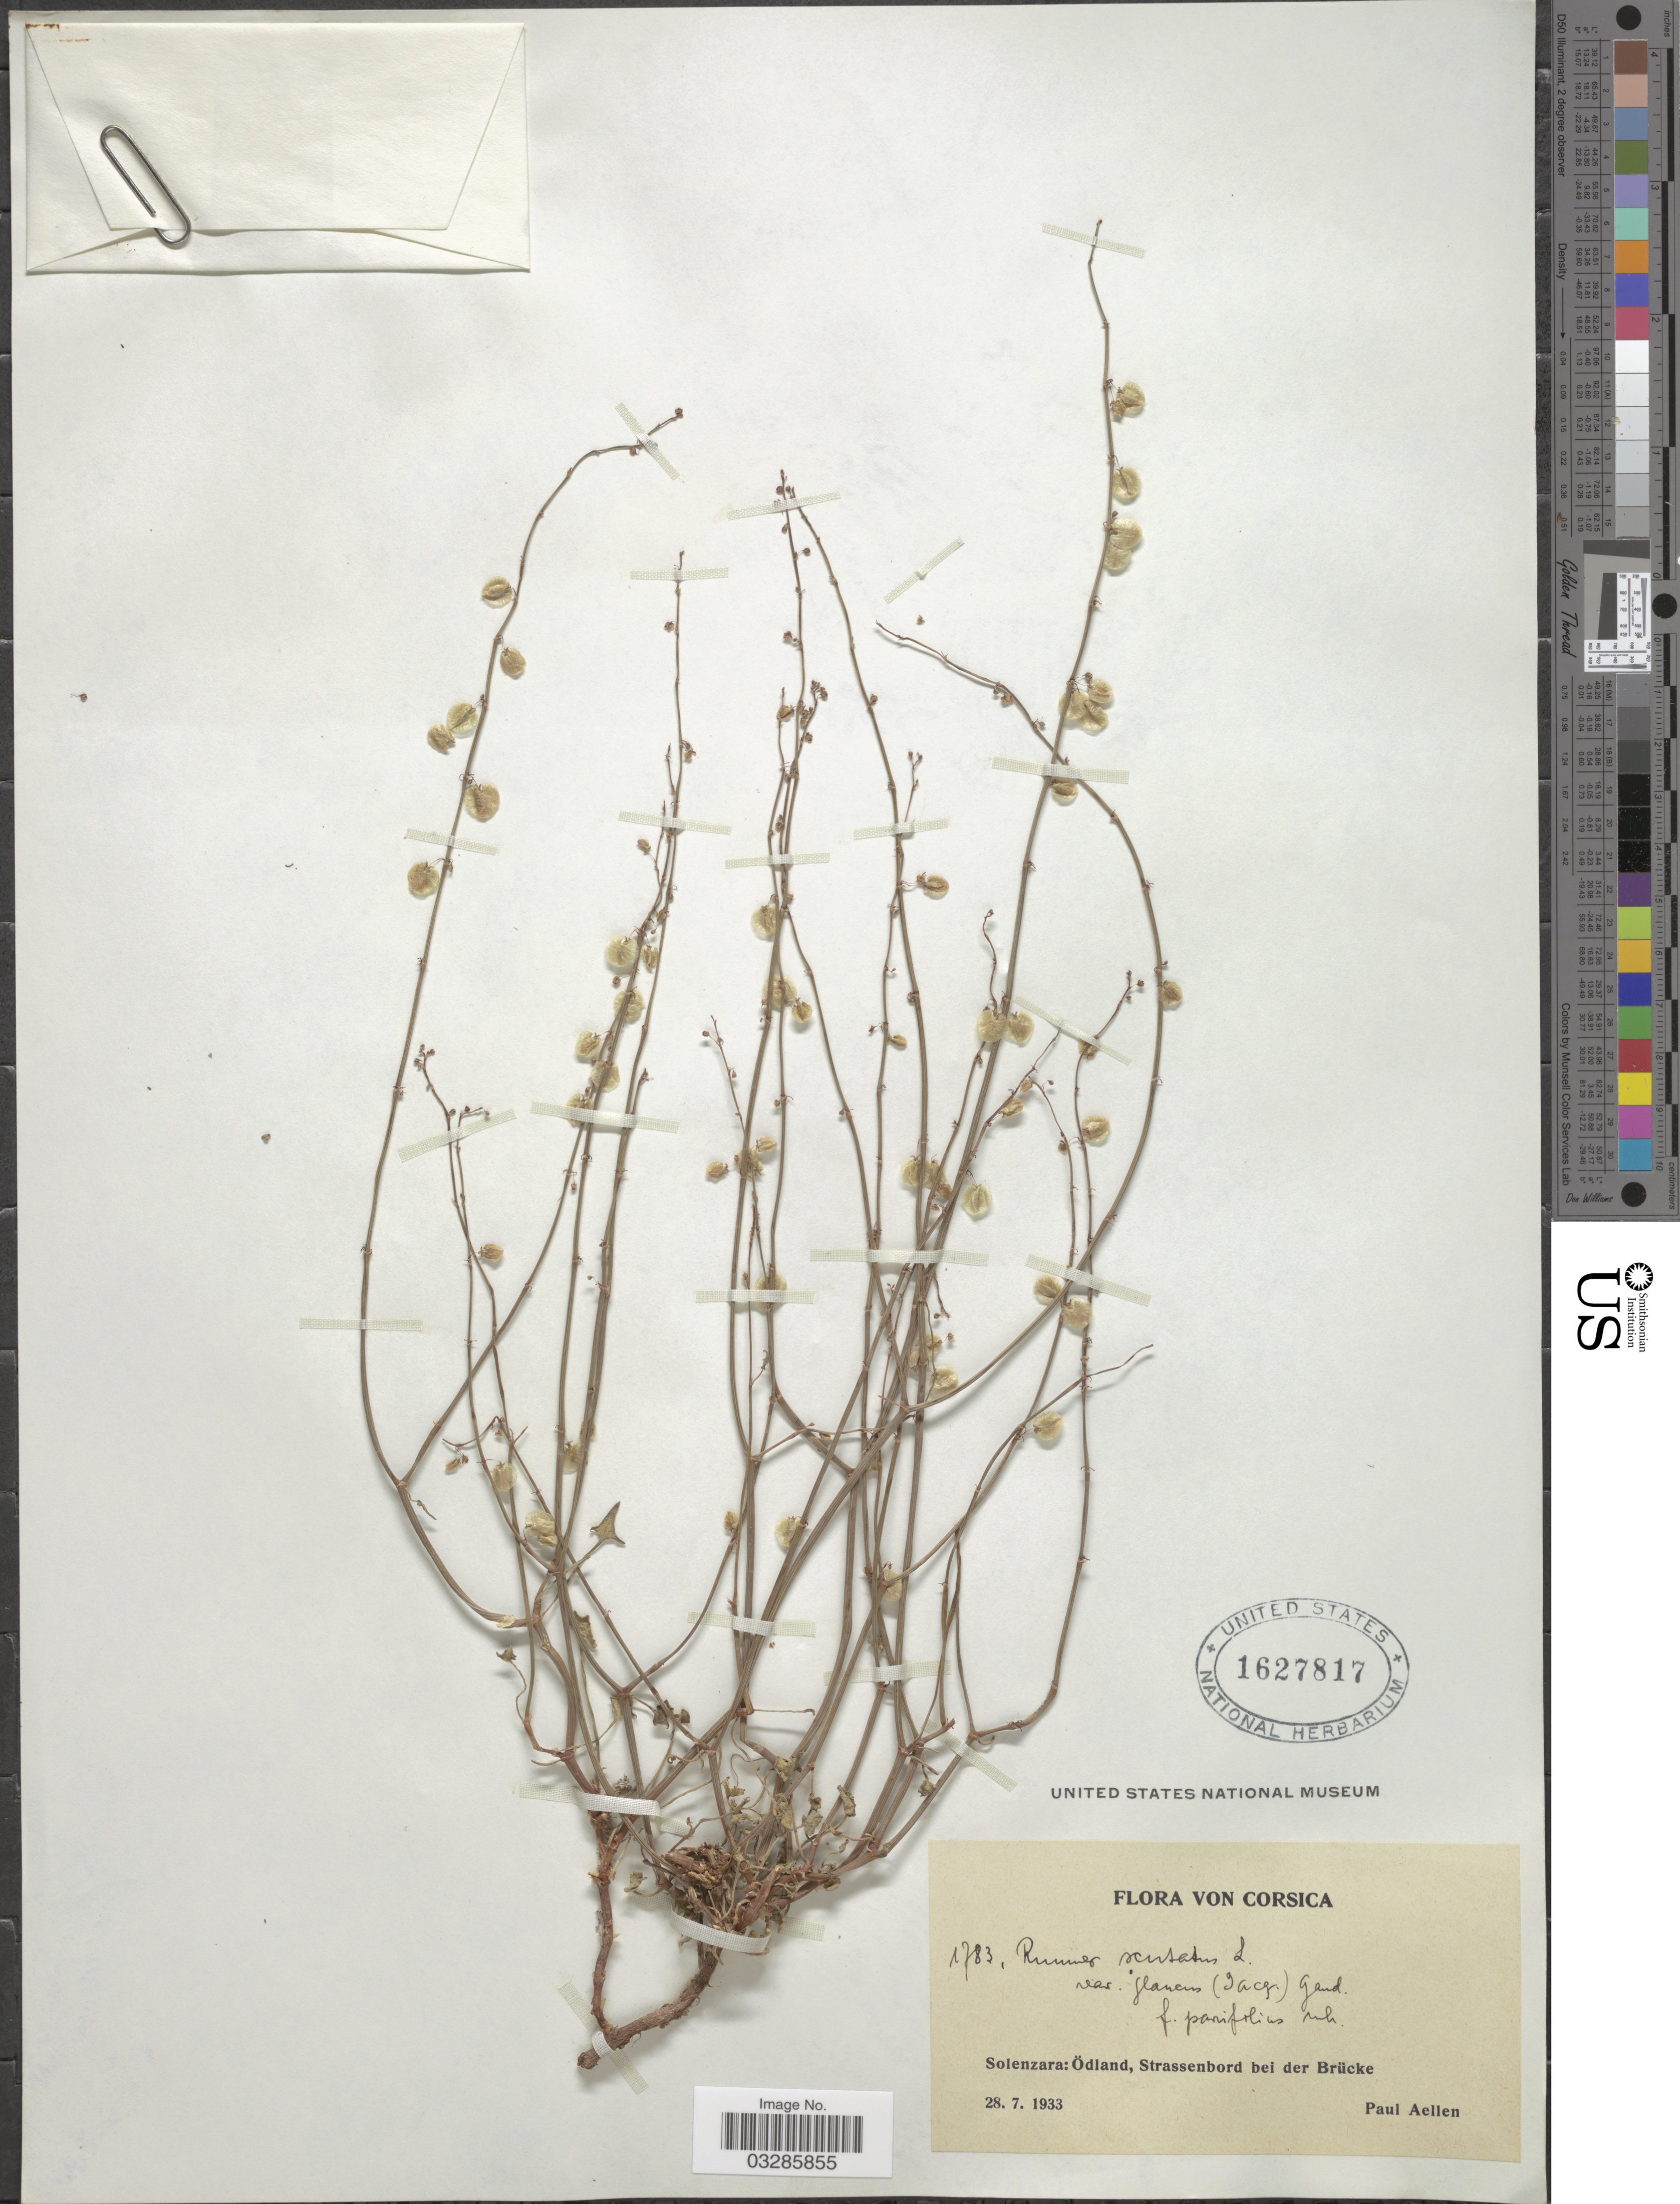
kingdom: Plantae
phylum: Tracheophyta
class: Magnoliopsida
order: Caryophyllales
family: Polygonaceae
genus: Rumex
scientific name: Rumex scutatus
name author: L.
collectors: P. Aellen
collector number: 1783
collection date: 1933-07-28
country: France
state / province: Corsica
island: Corse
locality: Solenzara: Ödland, Strassenbord bei der Brücke.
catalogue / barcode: US 1627817